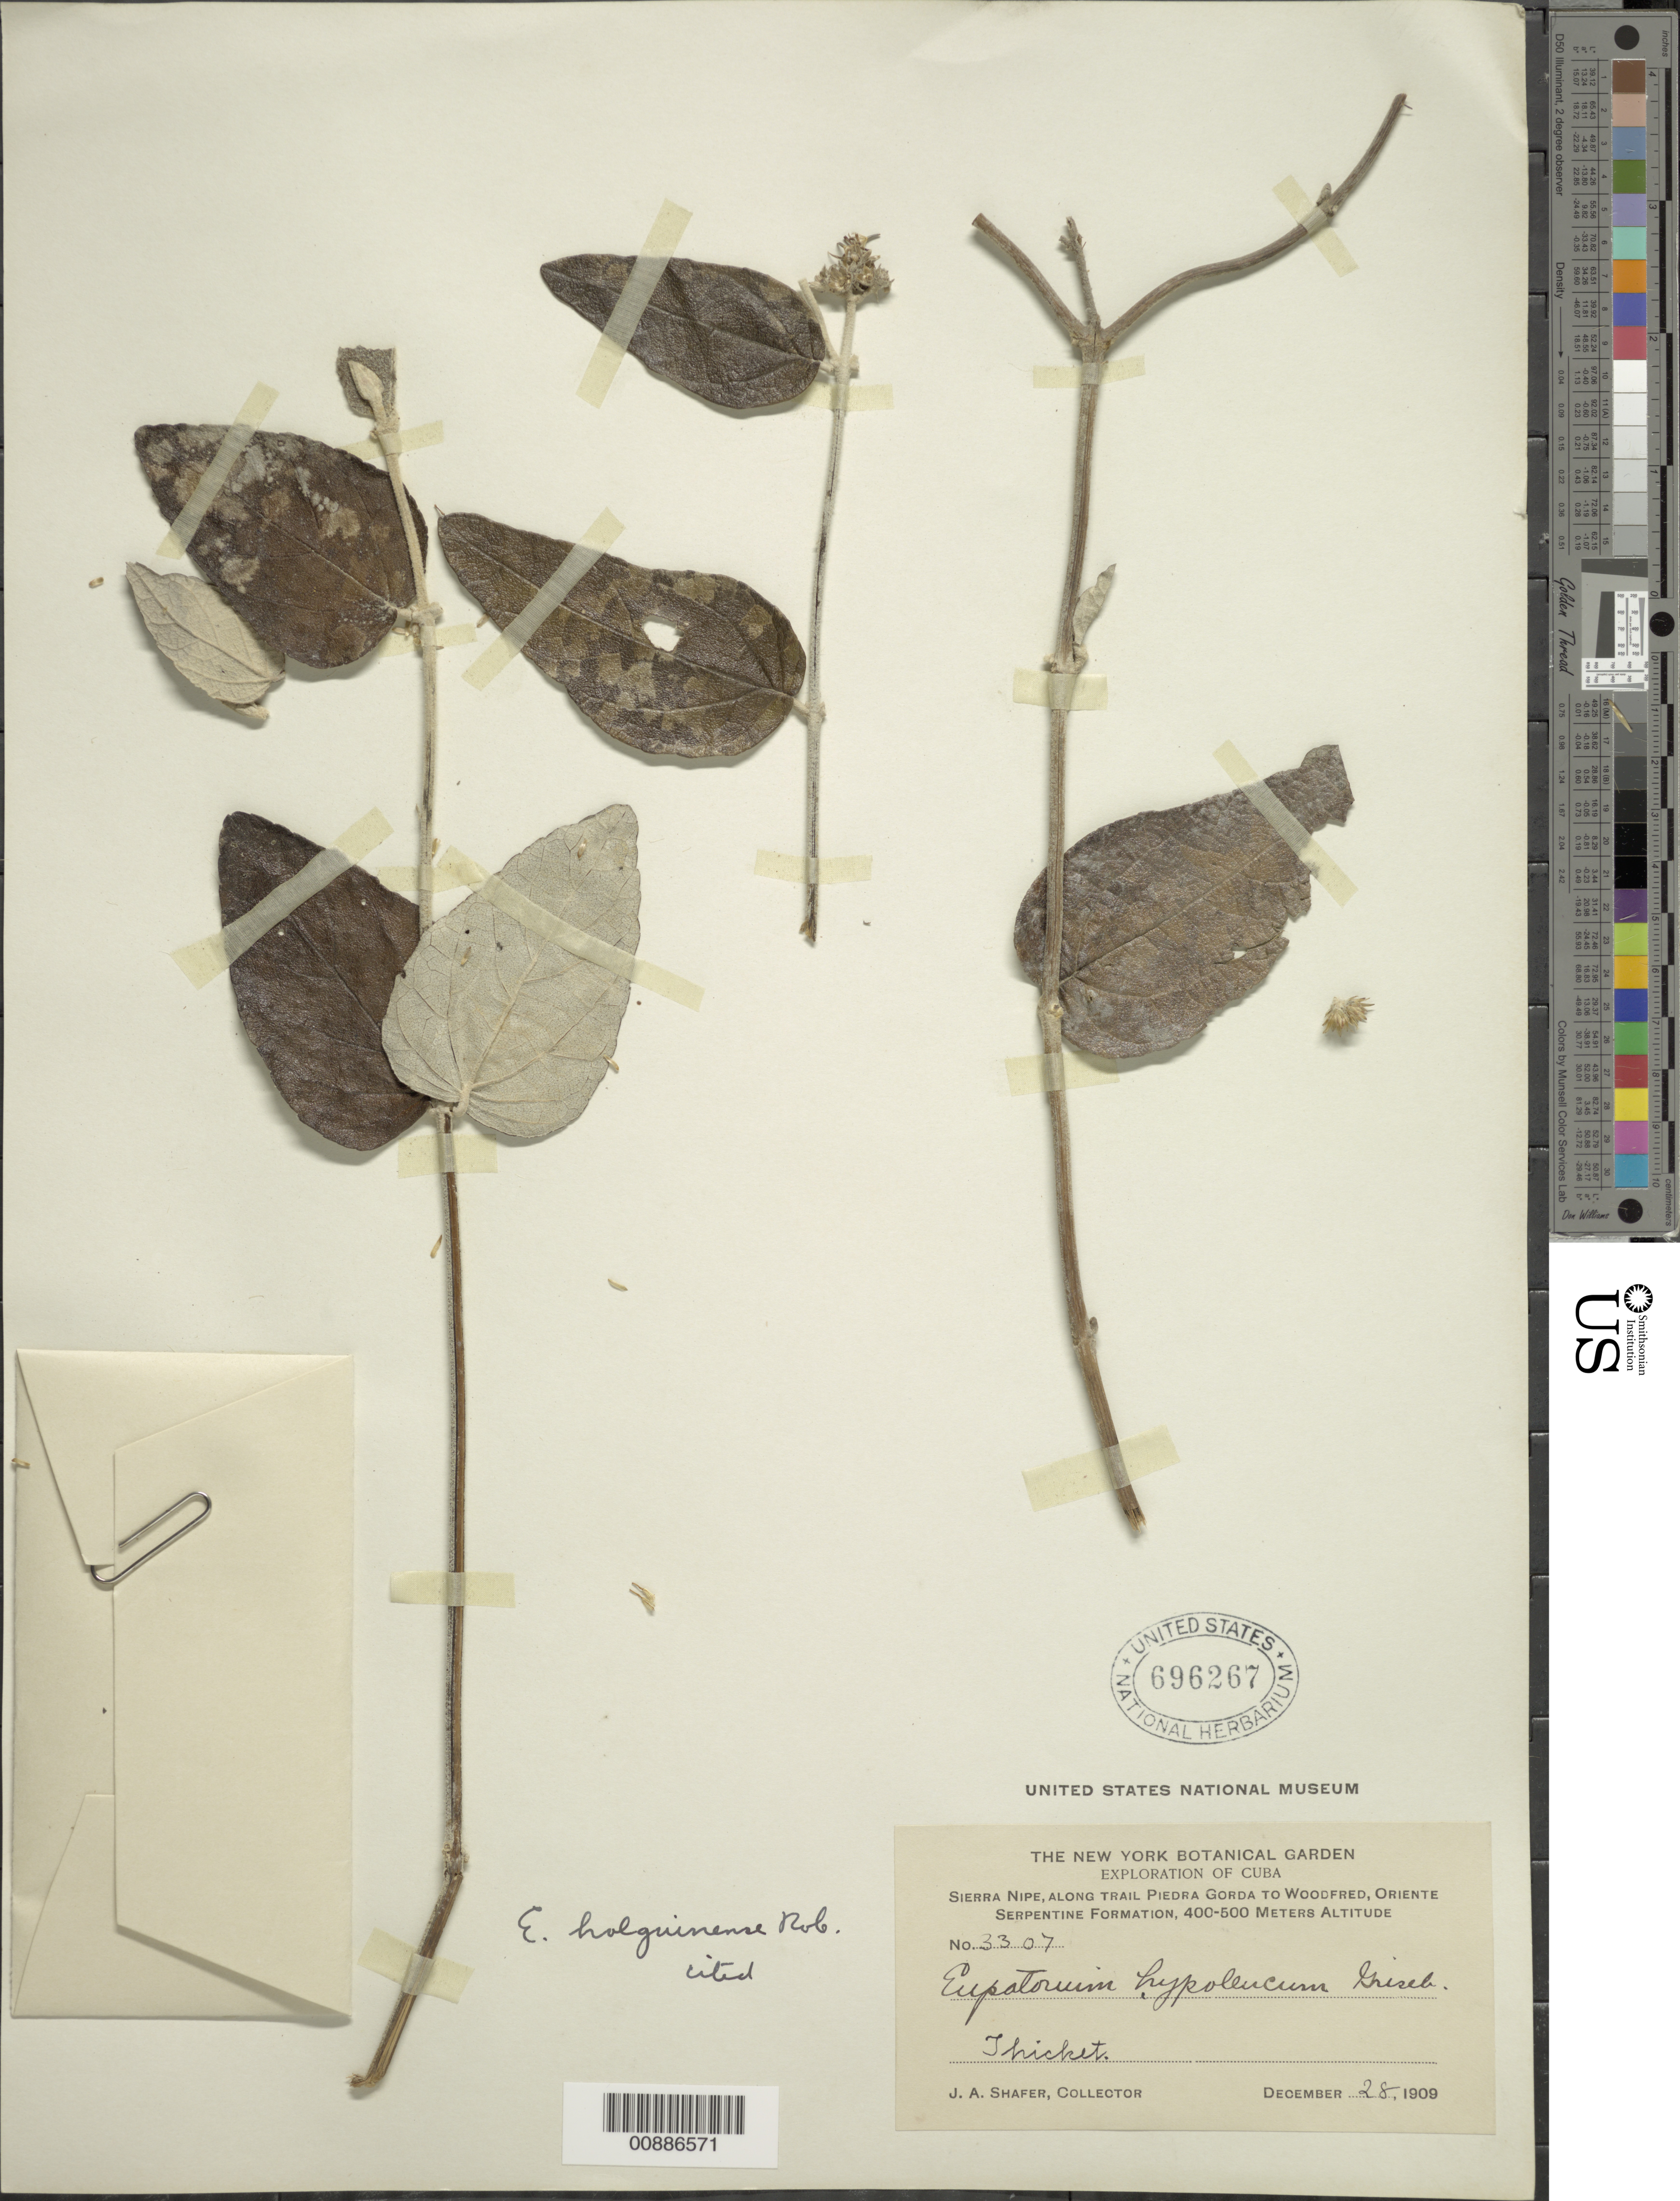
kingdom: Plantae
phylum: Tracheophyta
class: Magnoliopsida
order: Asterales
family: Asteraceae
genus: Grisebachianthus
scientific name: Grisebachianthus holguinensis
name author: (B.L. Rob.) R.M. King & H. Rob.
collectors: J. A. Shafer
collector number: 3307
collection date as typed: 28 Dec 1909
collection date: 1909-12-28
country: Cuba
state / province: Oriente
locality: Sierra Nipe, along trail Piedra Gorda to Woodfred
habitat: Thickets on serpentine formation, along trail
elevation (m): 400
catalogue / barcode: US 696267